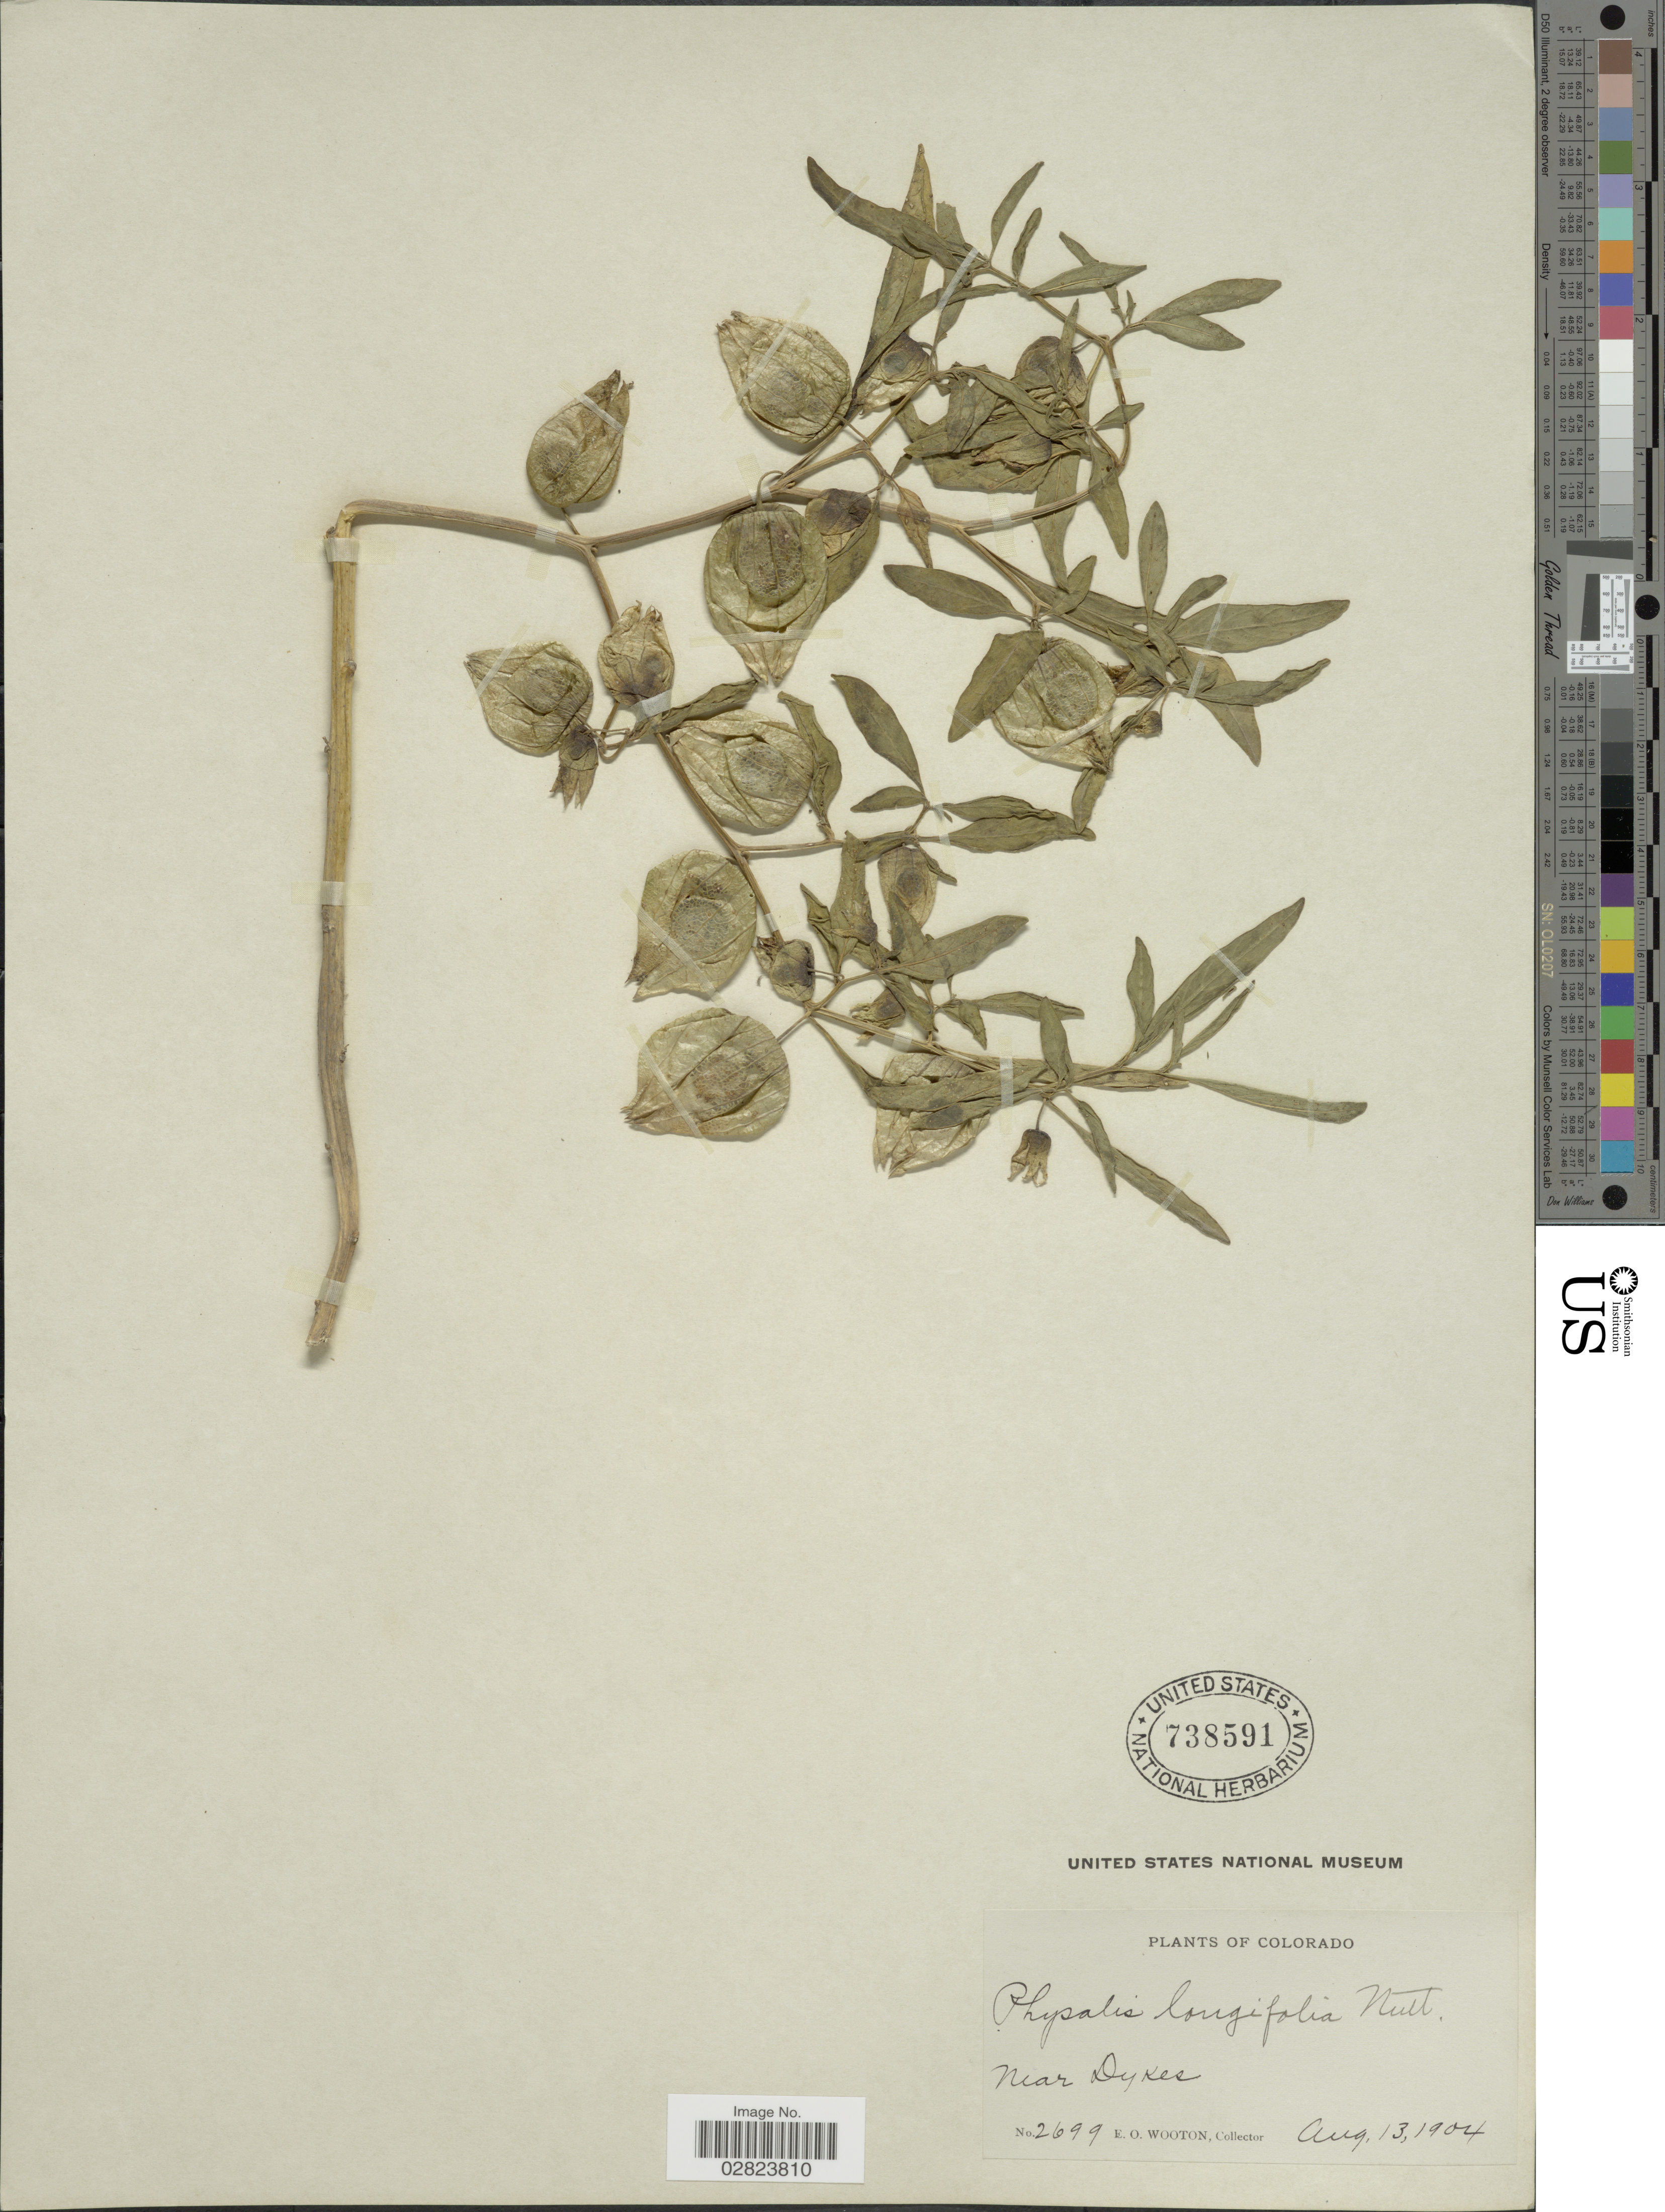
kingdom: Plantae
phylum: Tracheophyta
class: Magnoliopsida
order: Solanales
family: Solanaceae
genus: Physalis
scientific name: Physalis longifolia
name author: Nutt.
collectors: E. O. Wooton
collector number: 2699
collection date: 1904-08-13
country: United States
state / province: Colorado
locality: Near Dykes.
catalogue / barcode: US 738591